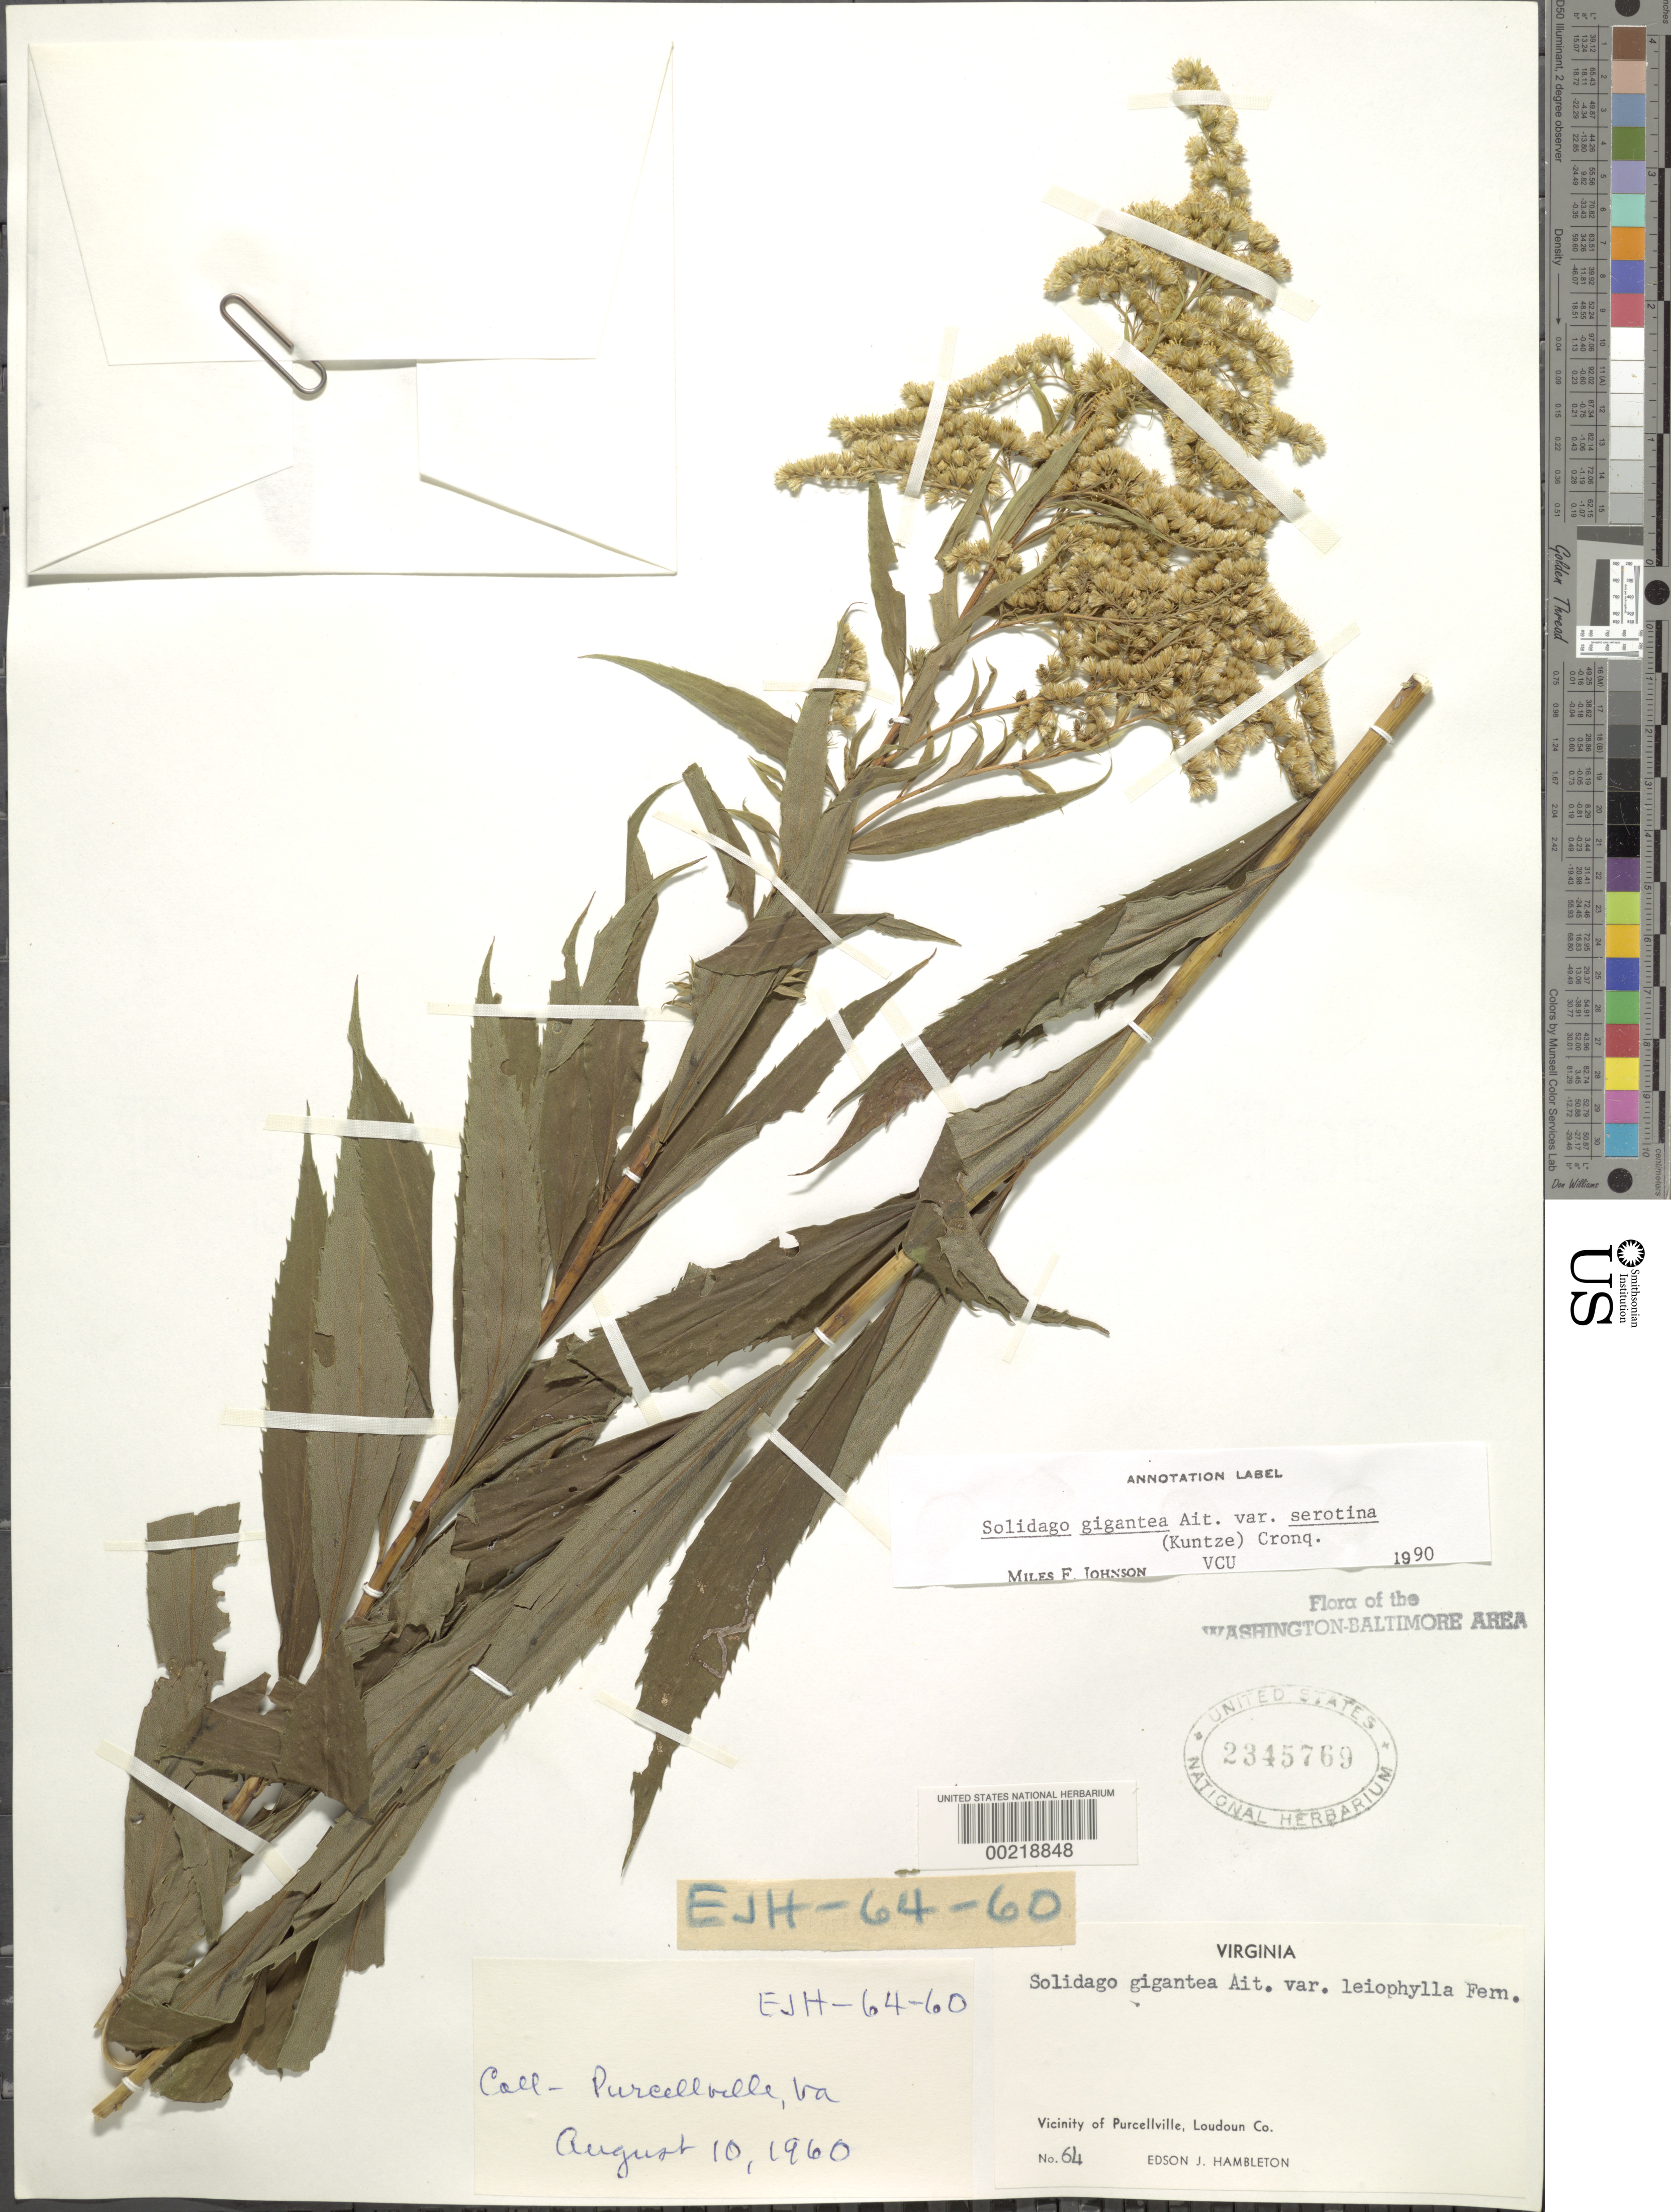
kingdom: Plantae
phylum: Tracheophyta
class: Magnoliopsida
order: Asterales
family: Asteraceae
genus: Solidago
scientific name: Solidago gigantea var. serotina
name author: Fernald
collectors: E. Hambleton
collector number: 64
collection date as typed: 10 Aug 1960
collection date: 1960-08-10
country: United States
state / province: Virginia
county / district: Loudoun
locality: Purcellville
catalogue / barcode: US 2345769